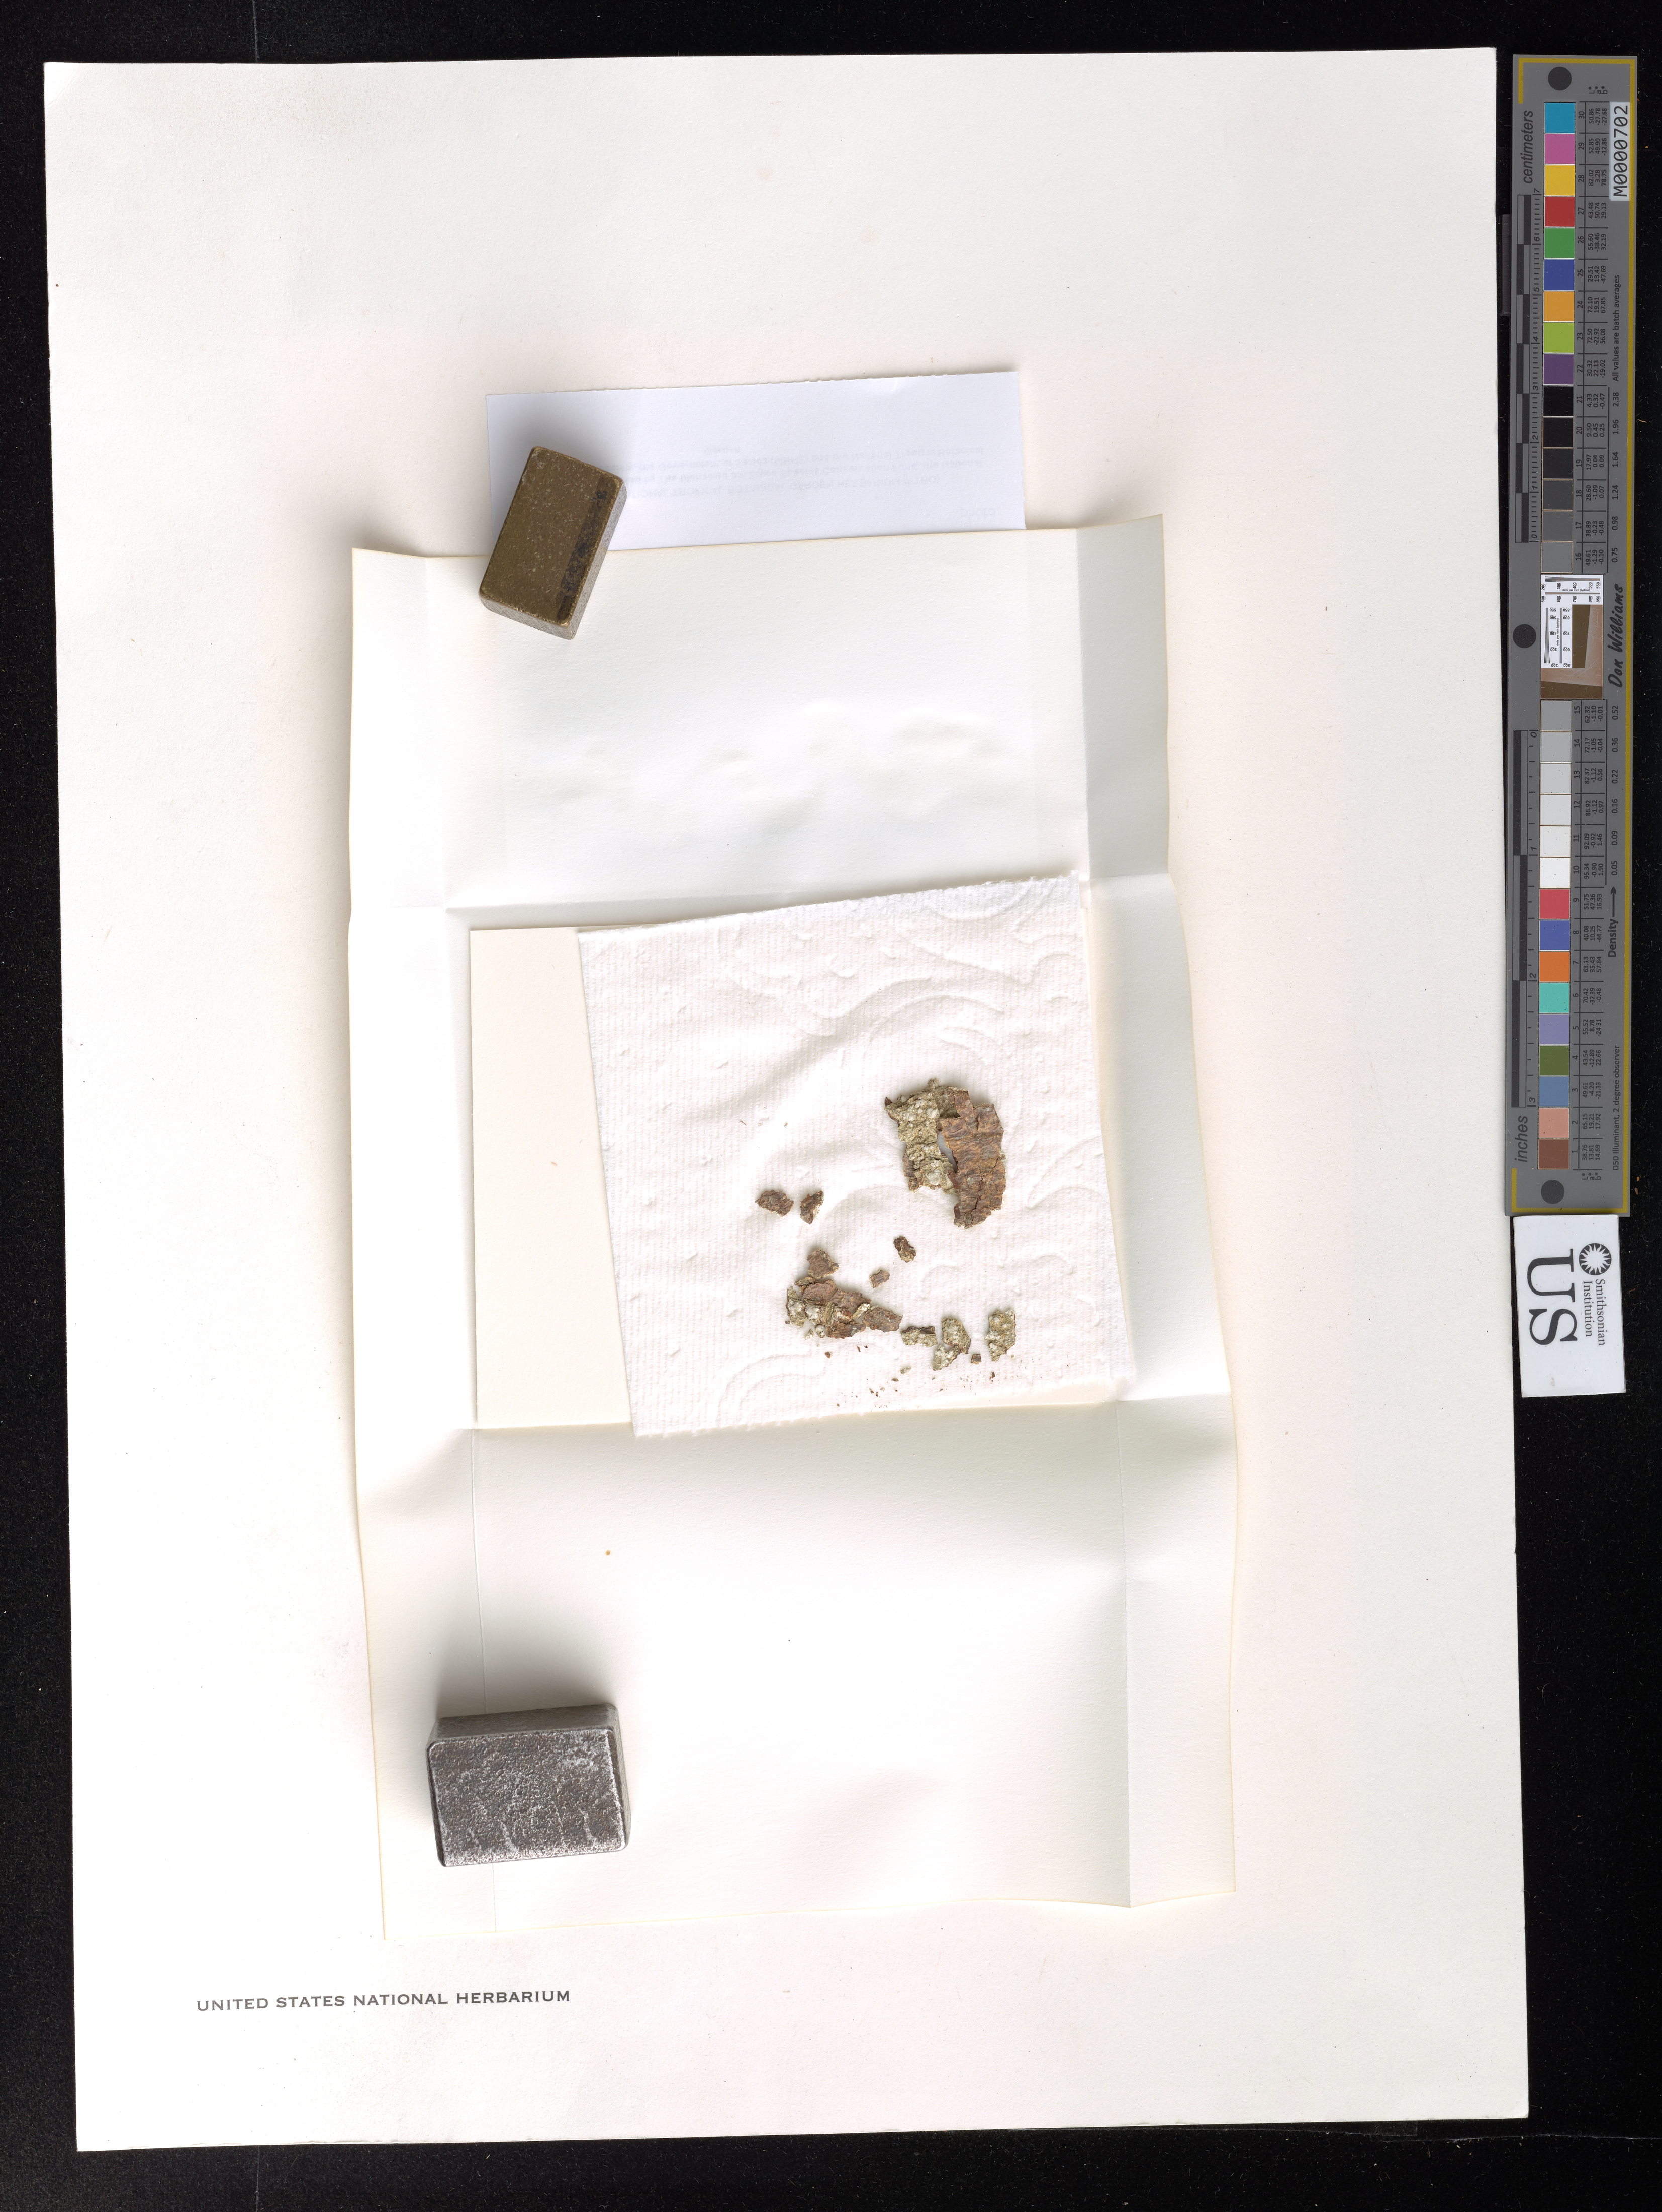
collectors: T. W. Flynn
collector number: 8428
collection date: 2016-06-06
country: Samoa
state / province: Tuamasaga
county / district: Upolu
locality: Vailima National Botanic Garden, 2.8 km trail to Mount Vaea and RLS grave site.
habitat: Disturbed forest. W/ Funtumia, Castilleja, Rhus, Myristica, Falcateria, Ardisia.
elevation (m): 250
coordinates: -13.867300, -171.769667